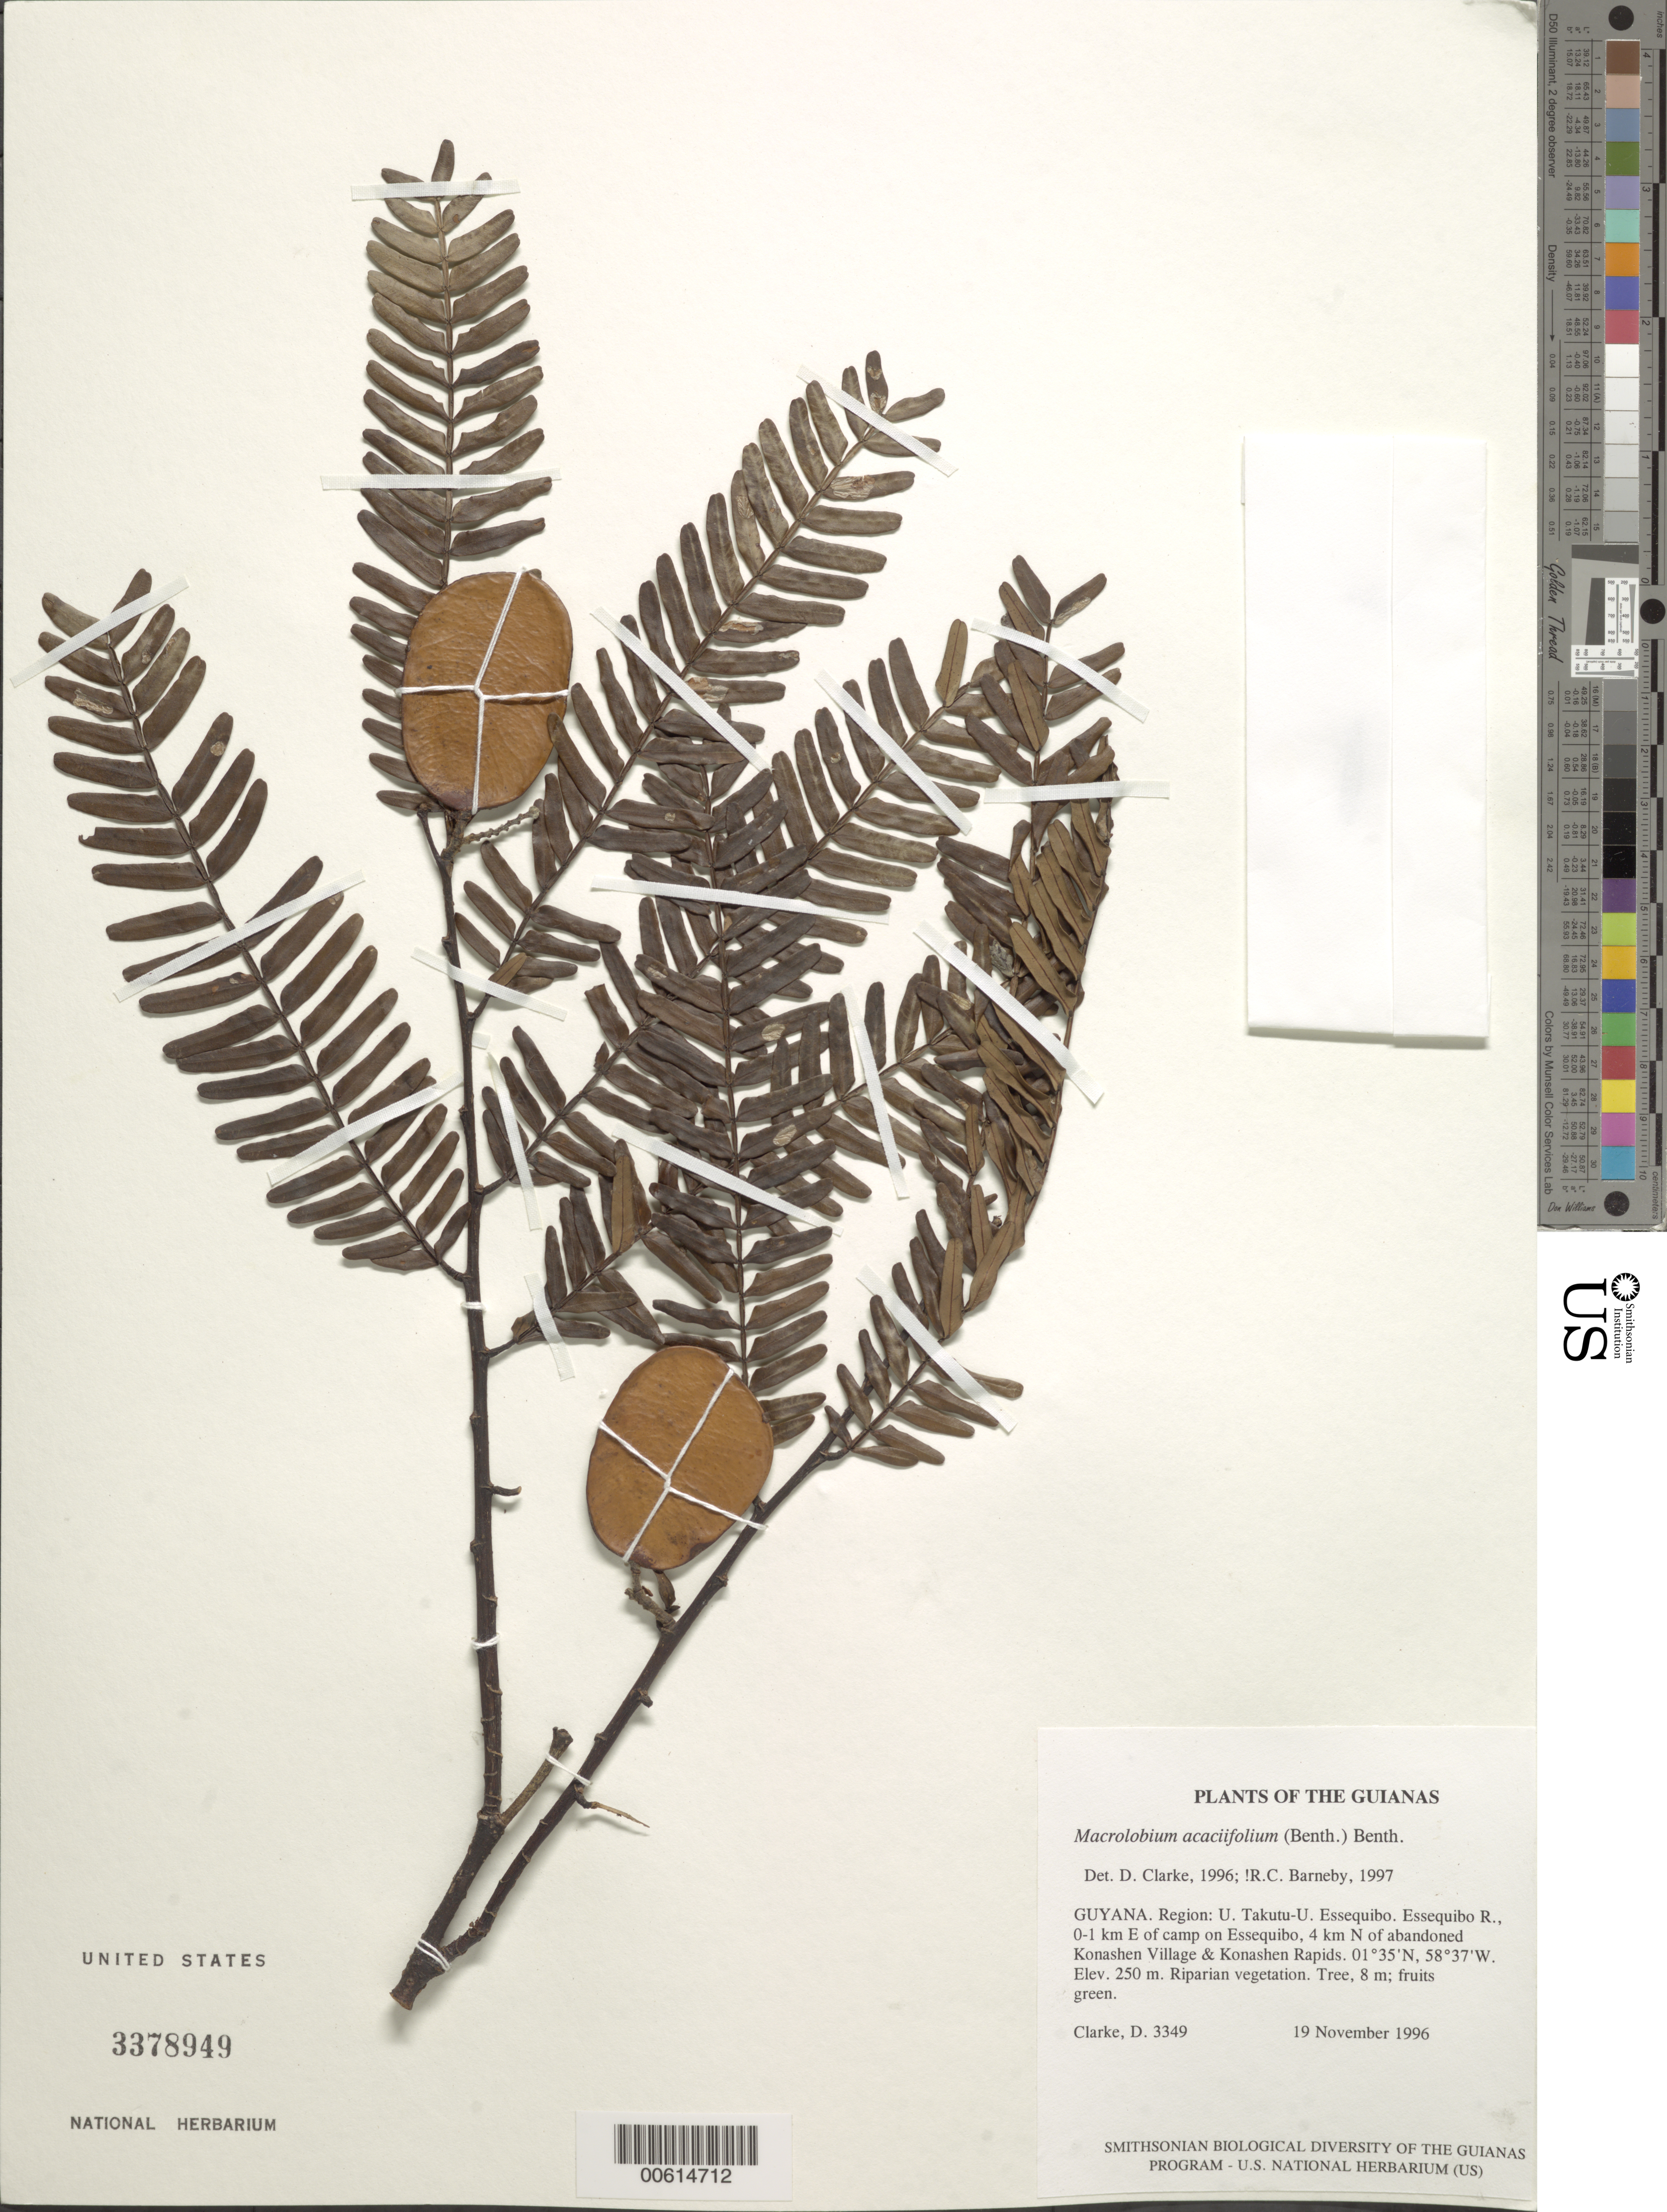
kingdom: Plantae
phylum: Tracheophyta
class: Magnoliopsida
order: Fabales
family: Fabaceae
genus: Macrolobium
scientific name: Macrolobium acaciifolium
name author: (Benth.) Benth.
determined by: Barneby, Rupert C., (NY)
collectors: H. D. Clarke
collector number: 3349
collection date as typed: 19 November 1996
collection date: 1996-11-19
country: Guyana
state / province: U. Takutu-U. Essequibo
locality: Essequibo R., 0-1 km E of camp on Essequibo, 4 km N of abandoned Konashen Village & Konashen Rapids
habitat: Riparian vegetation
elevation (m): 250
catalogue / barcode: US 3378949